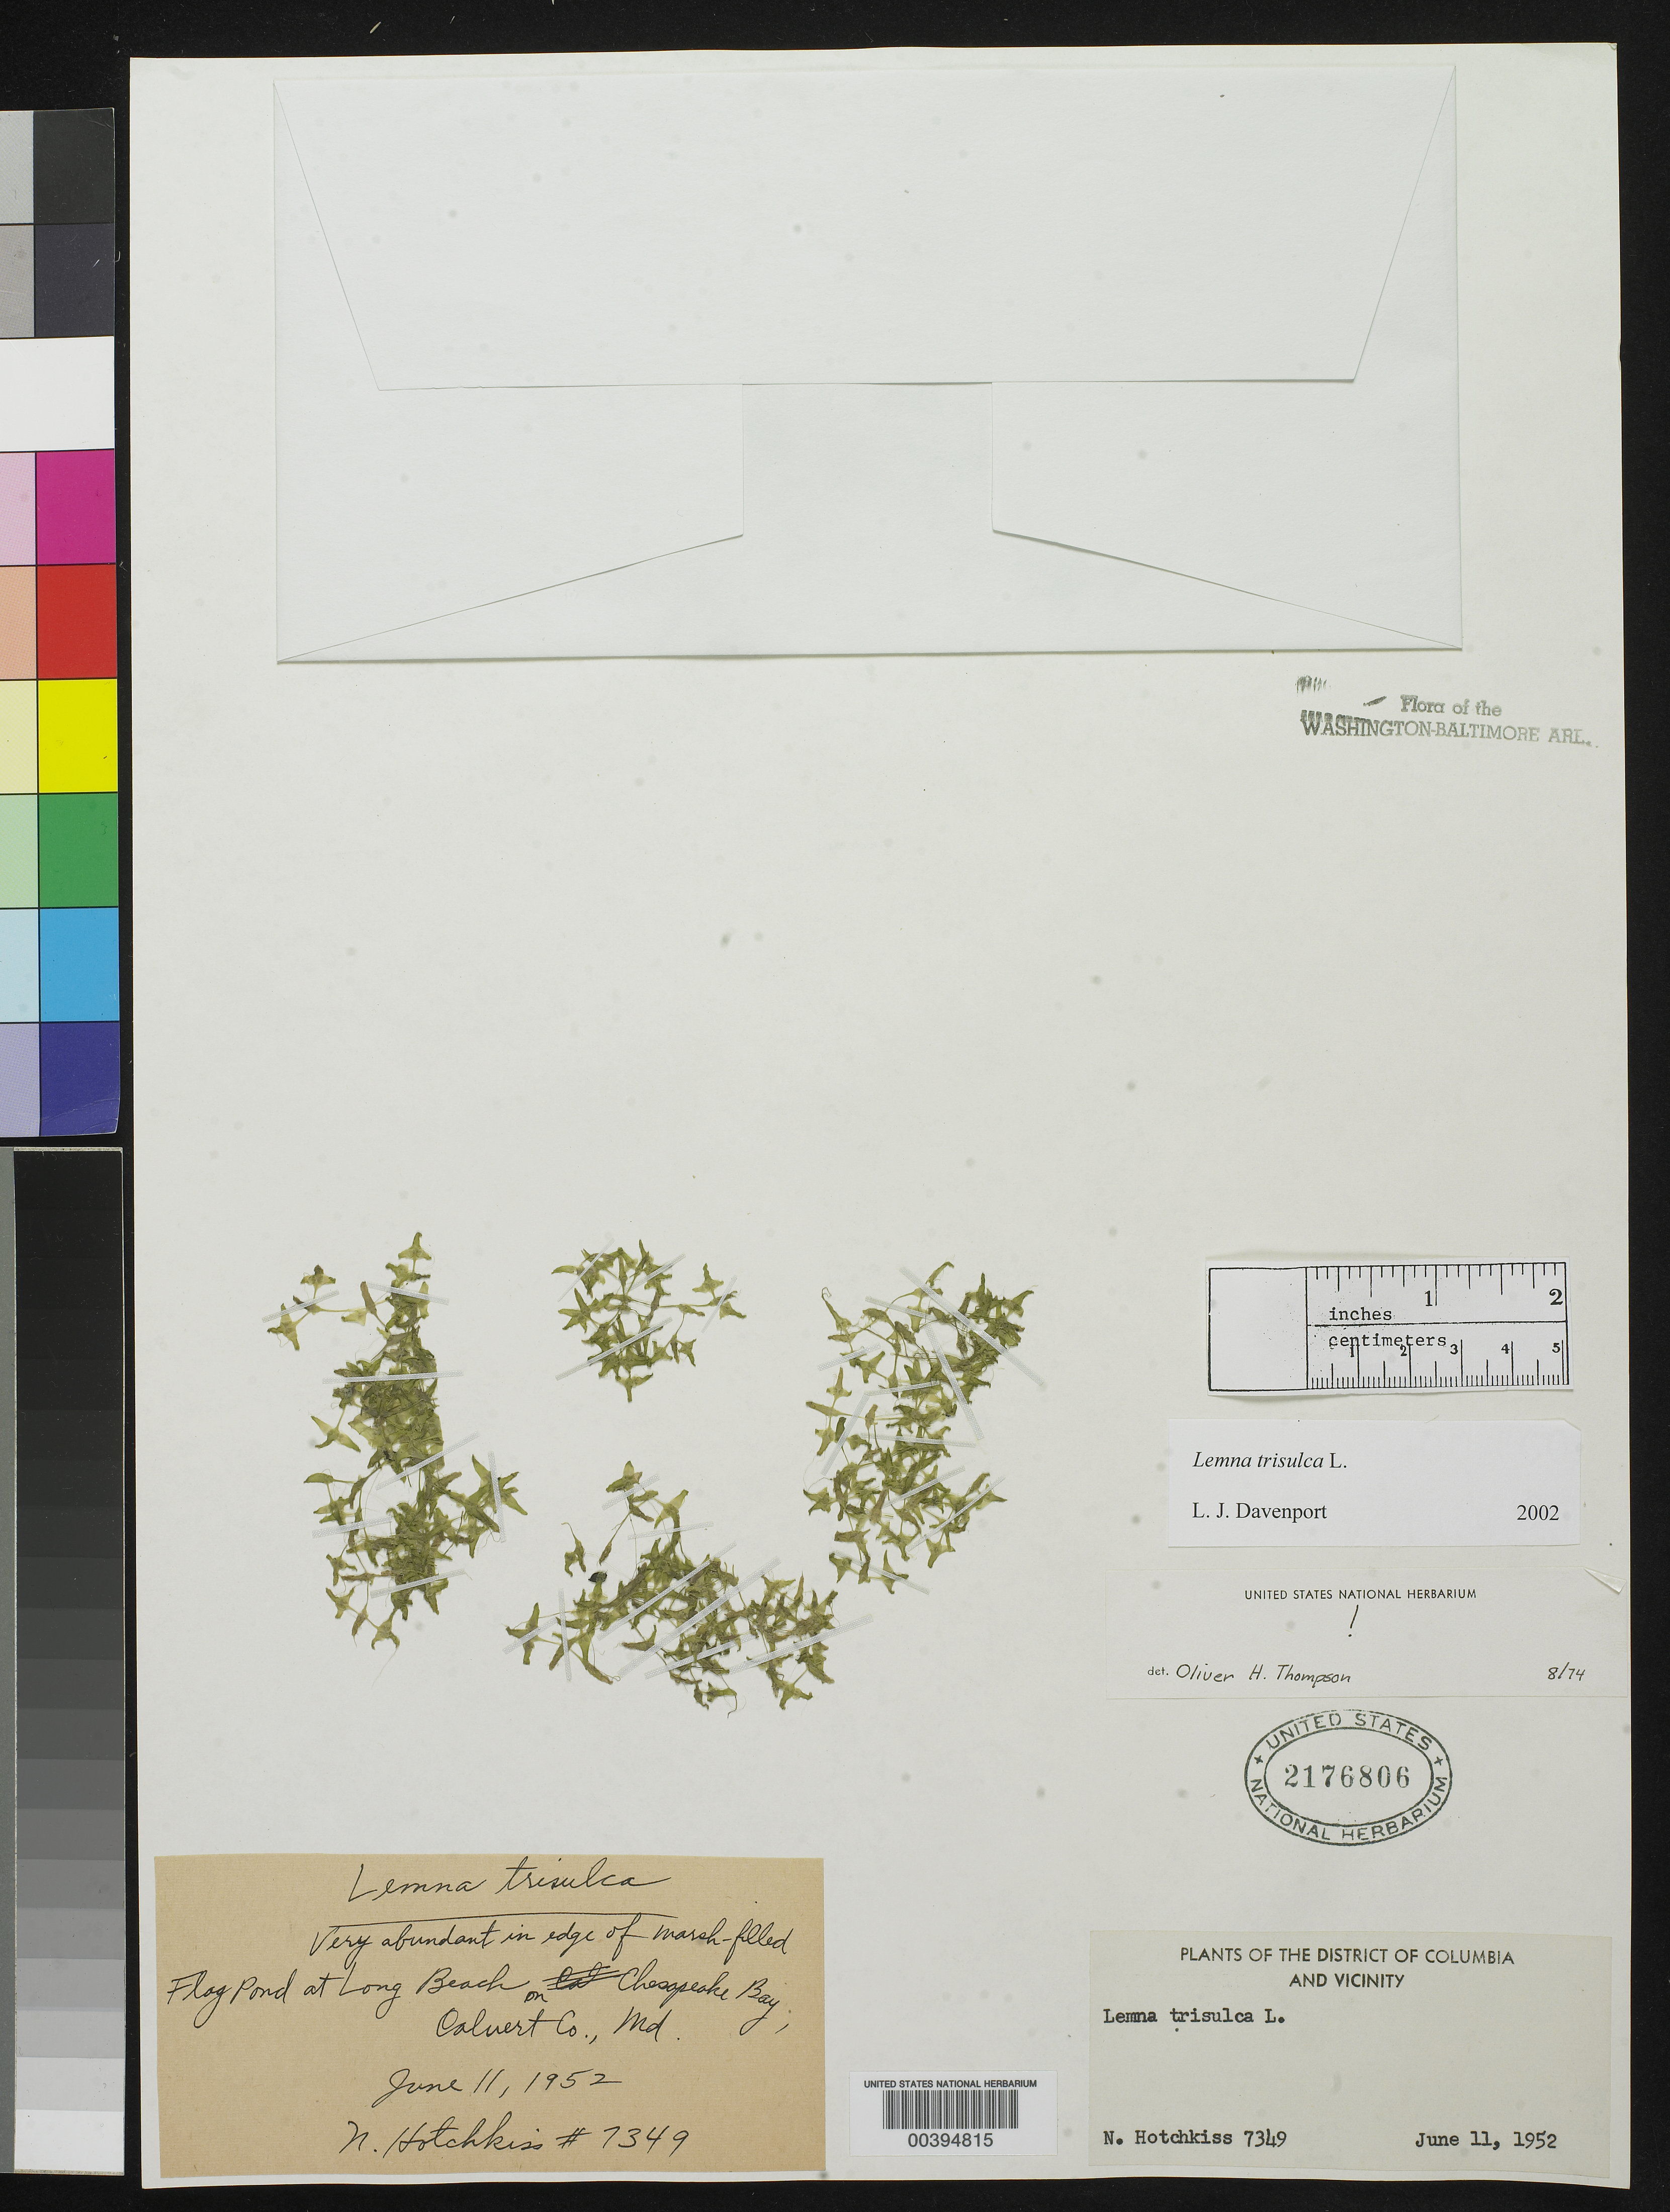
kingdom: Plantae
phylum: Tracheophyta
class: Liliopsida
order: Alismatales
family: Araceae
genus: Lemna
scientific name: Lemna trisulca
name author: L.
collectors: N. Hotchkiss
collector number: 7349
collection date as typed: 11 Jun 1952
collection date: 1952-06-11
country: United States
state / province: Maryland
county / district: Calvert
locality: Flag Pond, Long Beach, Chesapeake Bay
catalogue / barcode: US 2176806